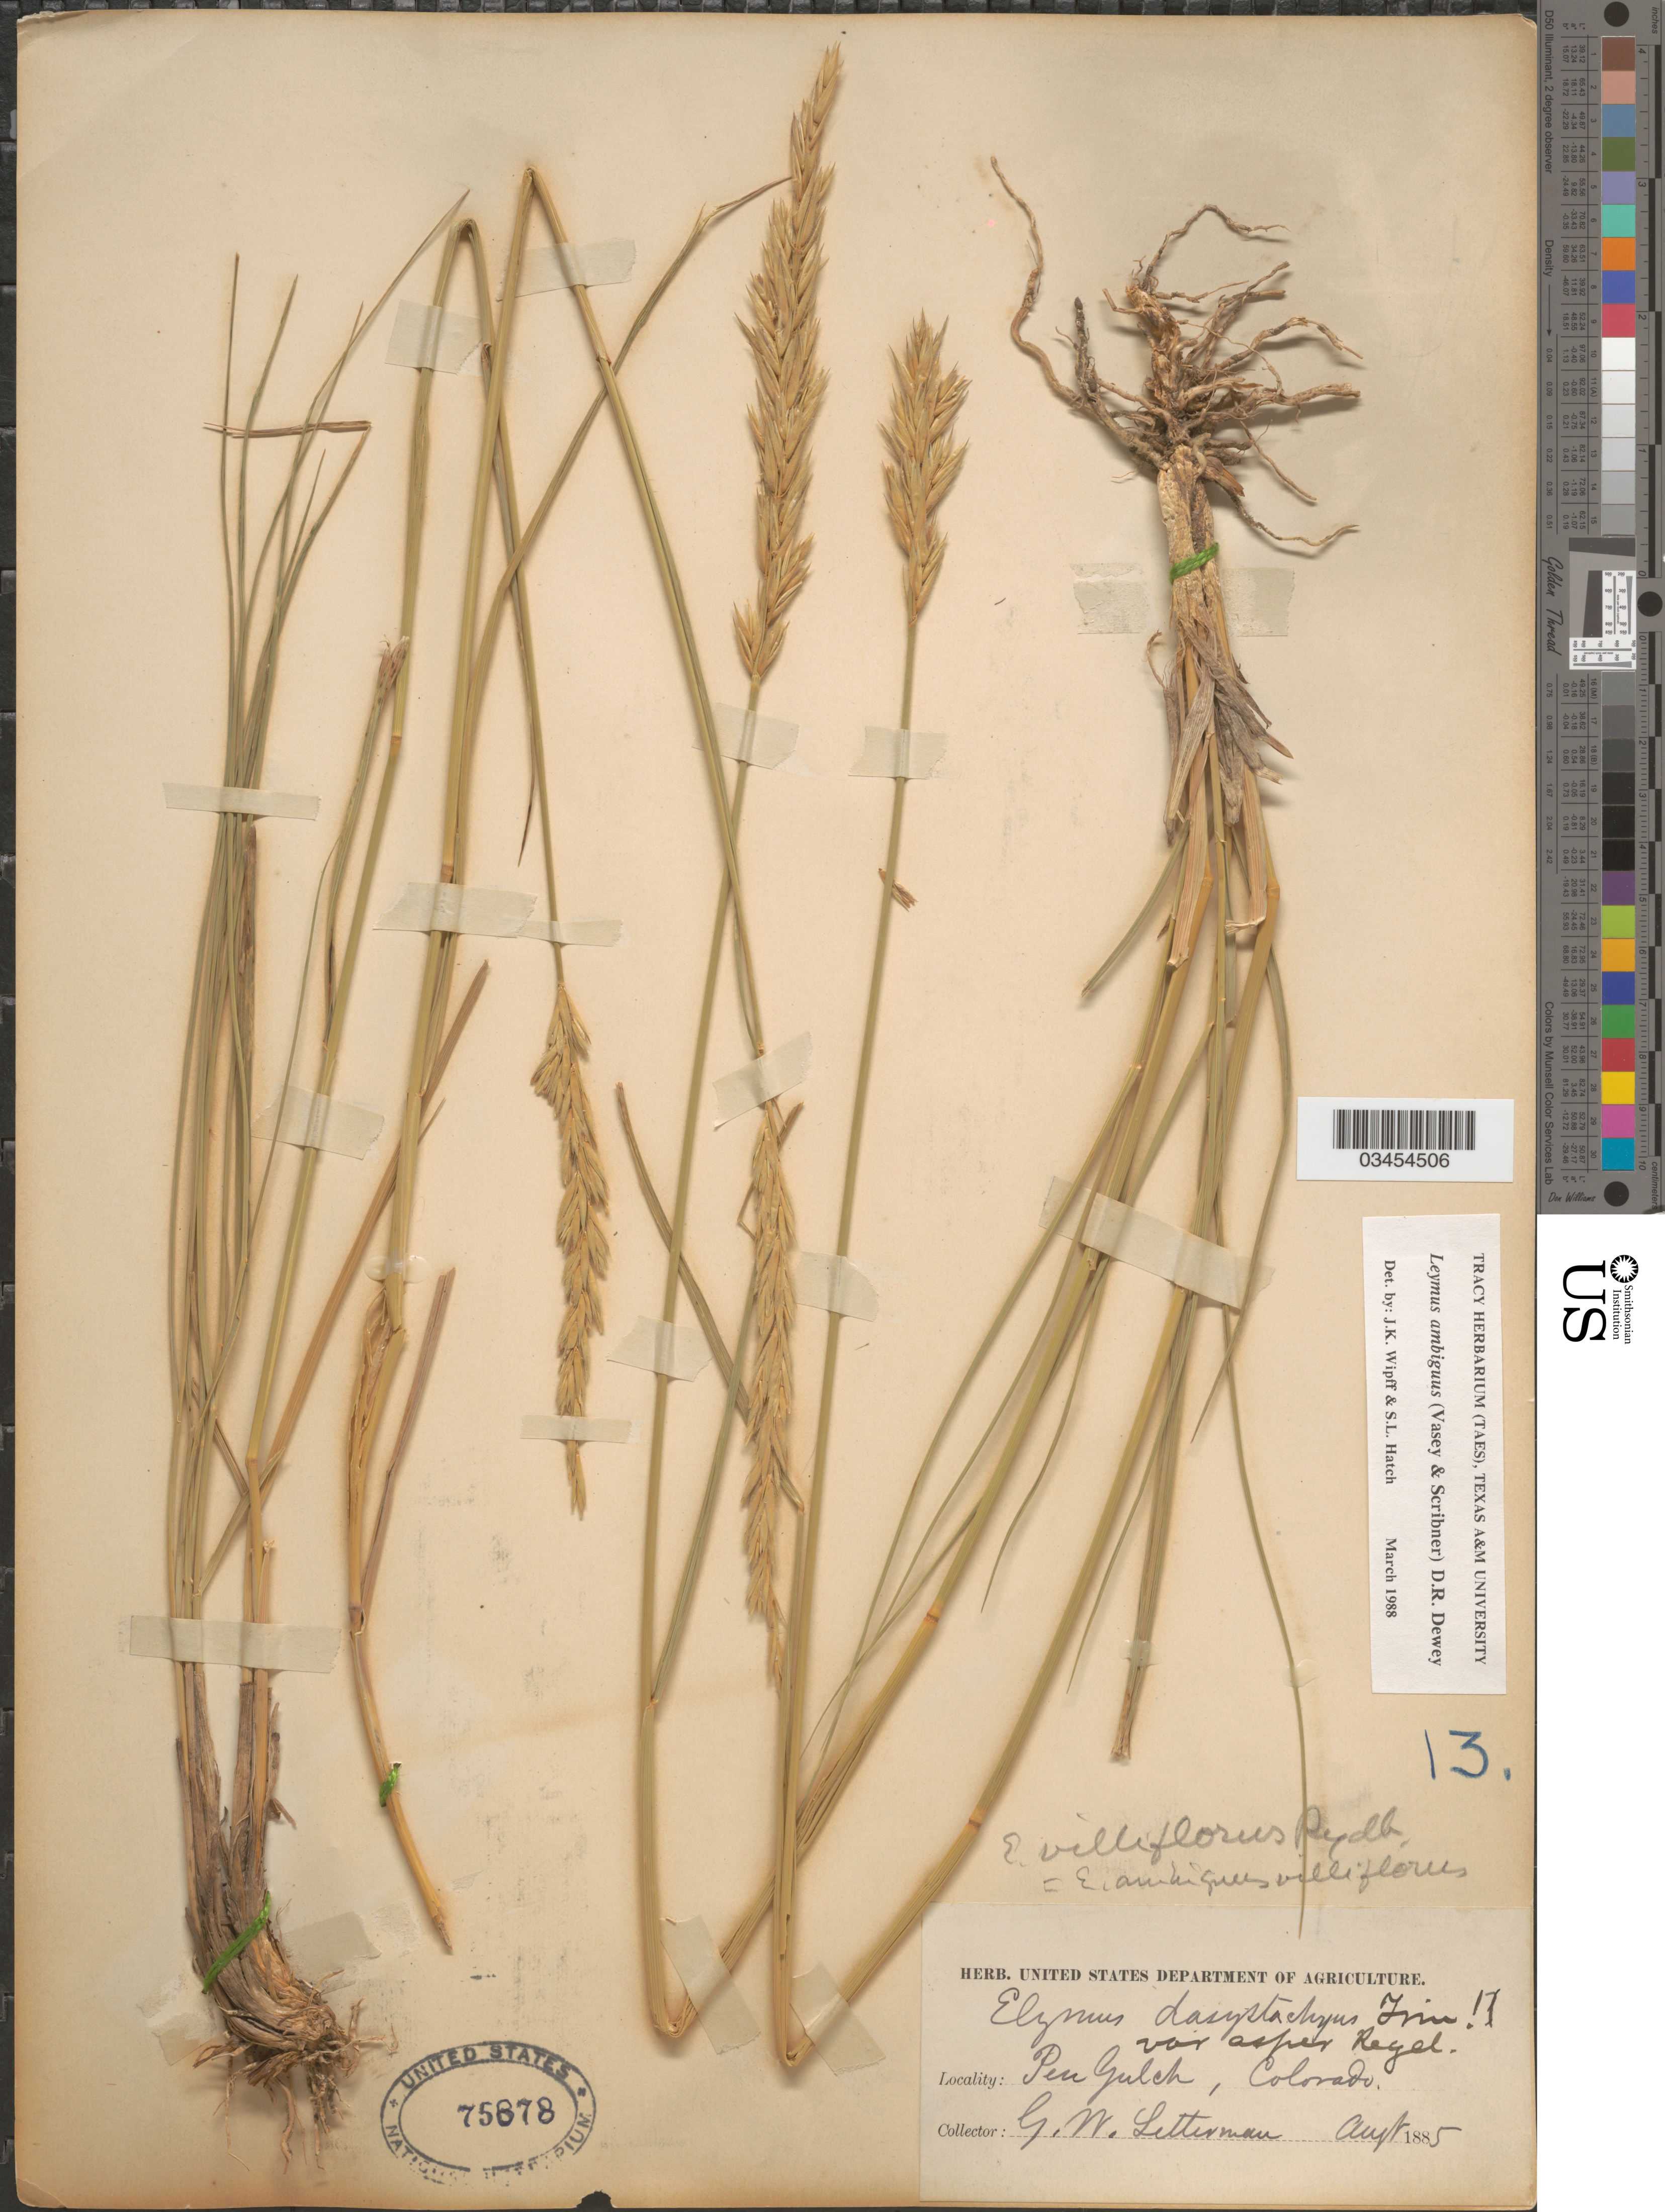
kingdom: Plantae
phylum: Tracheophyta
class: Liliopsida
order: Poales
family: Poaceae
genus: Leymus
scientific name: Leymus ambiguus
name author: (Vasey & Scribn.) Dewey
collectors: G. W. Letterman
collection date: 1885-08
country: United States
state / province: Colorado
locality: Pen Gulch.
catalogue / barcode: US 75878